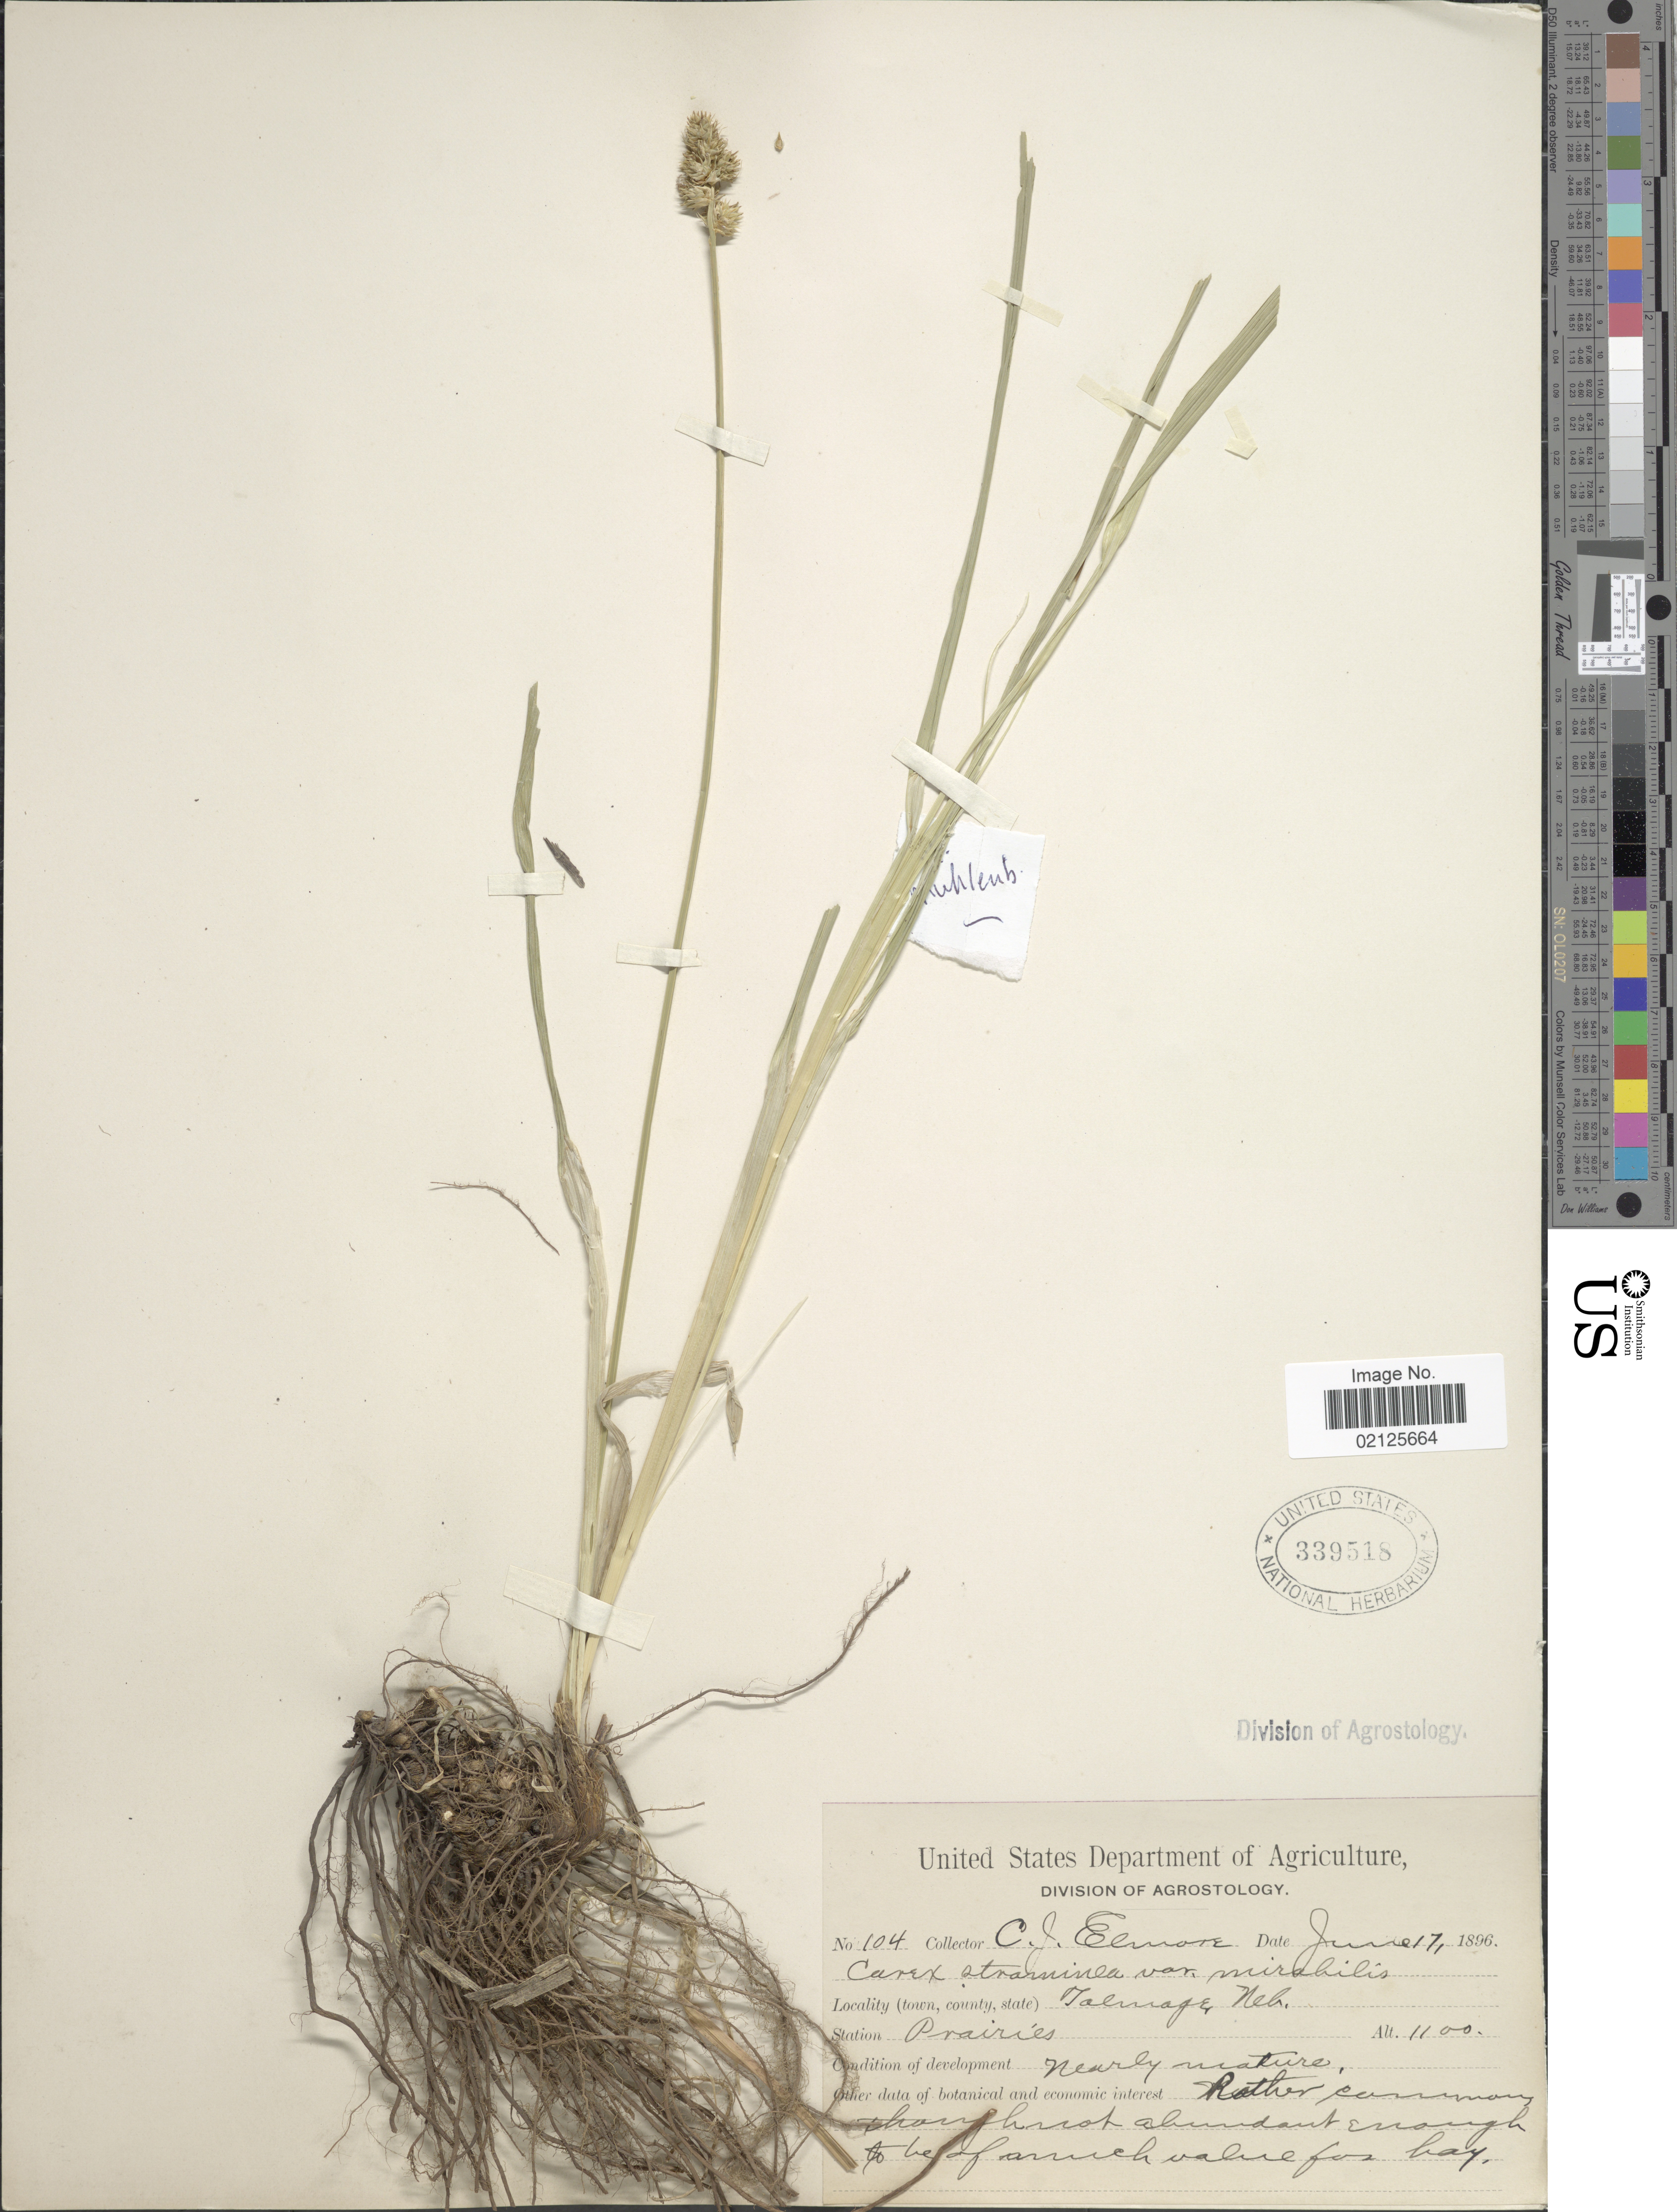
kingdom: Plantae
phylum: Tracheophyta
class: Liliopsida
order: Poales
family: Cyperaceae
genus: Carex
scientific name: Carex muehlenbergii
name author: Willd.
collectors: C. Elmore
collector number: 104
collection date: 1896-06-17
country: United States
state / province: Nebraska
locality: Talmage, Station Prairies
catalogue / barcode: US 339518